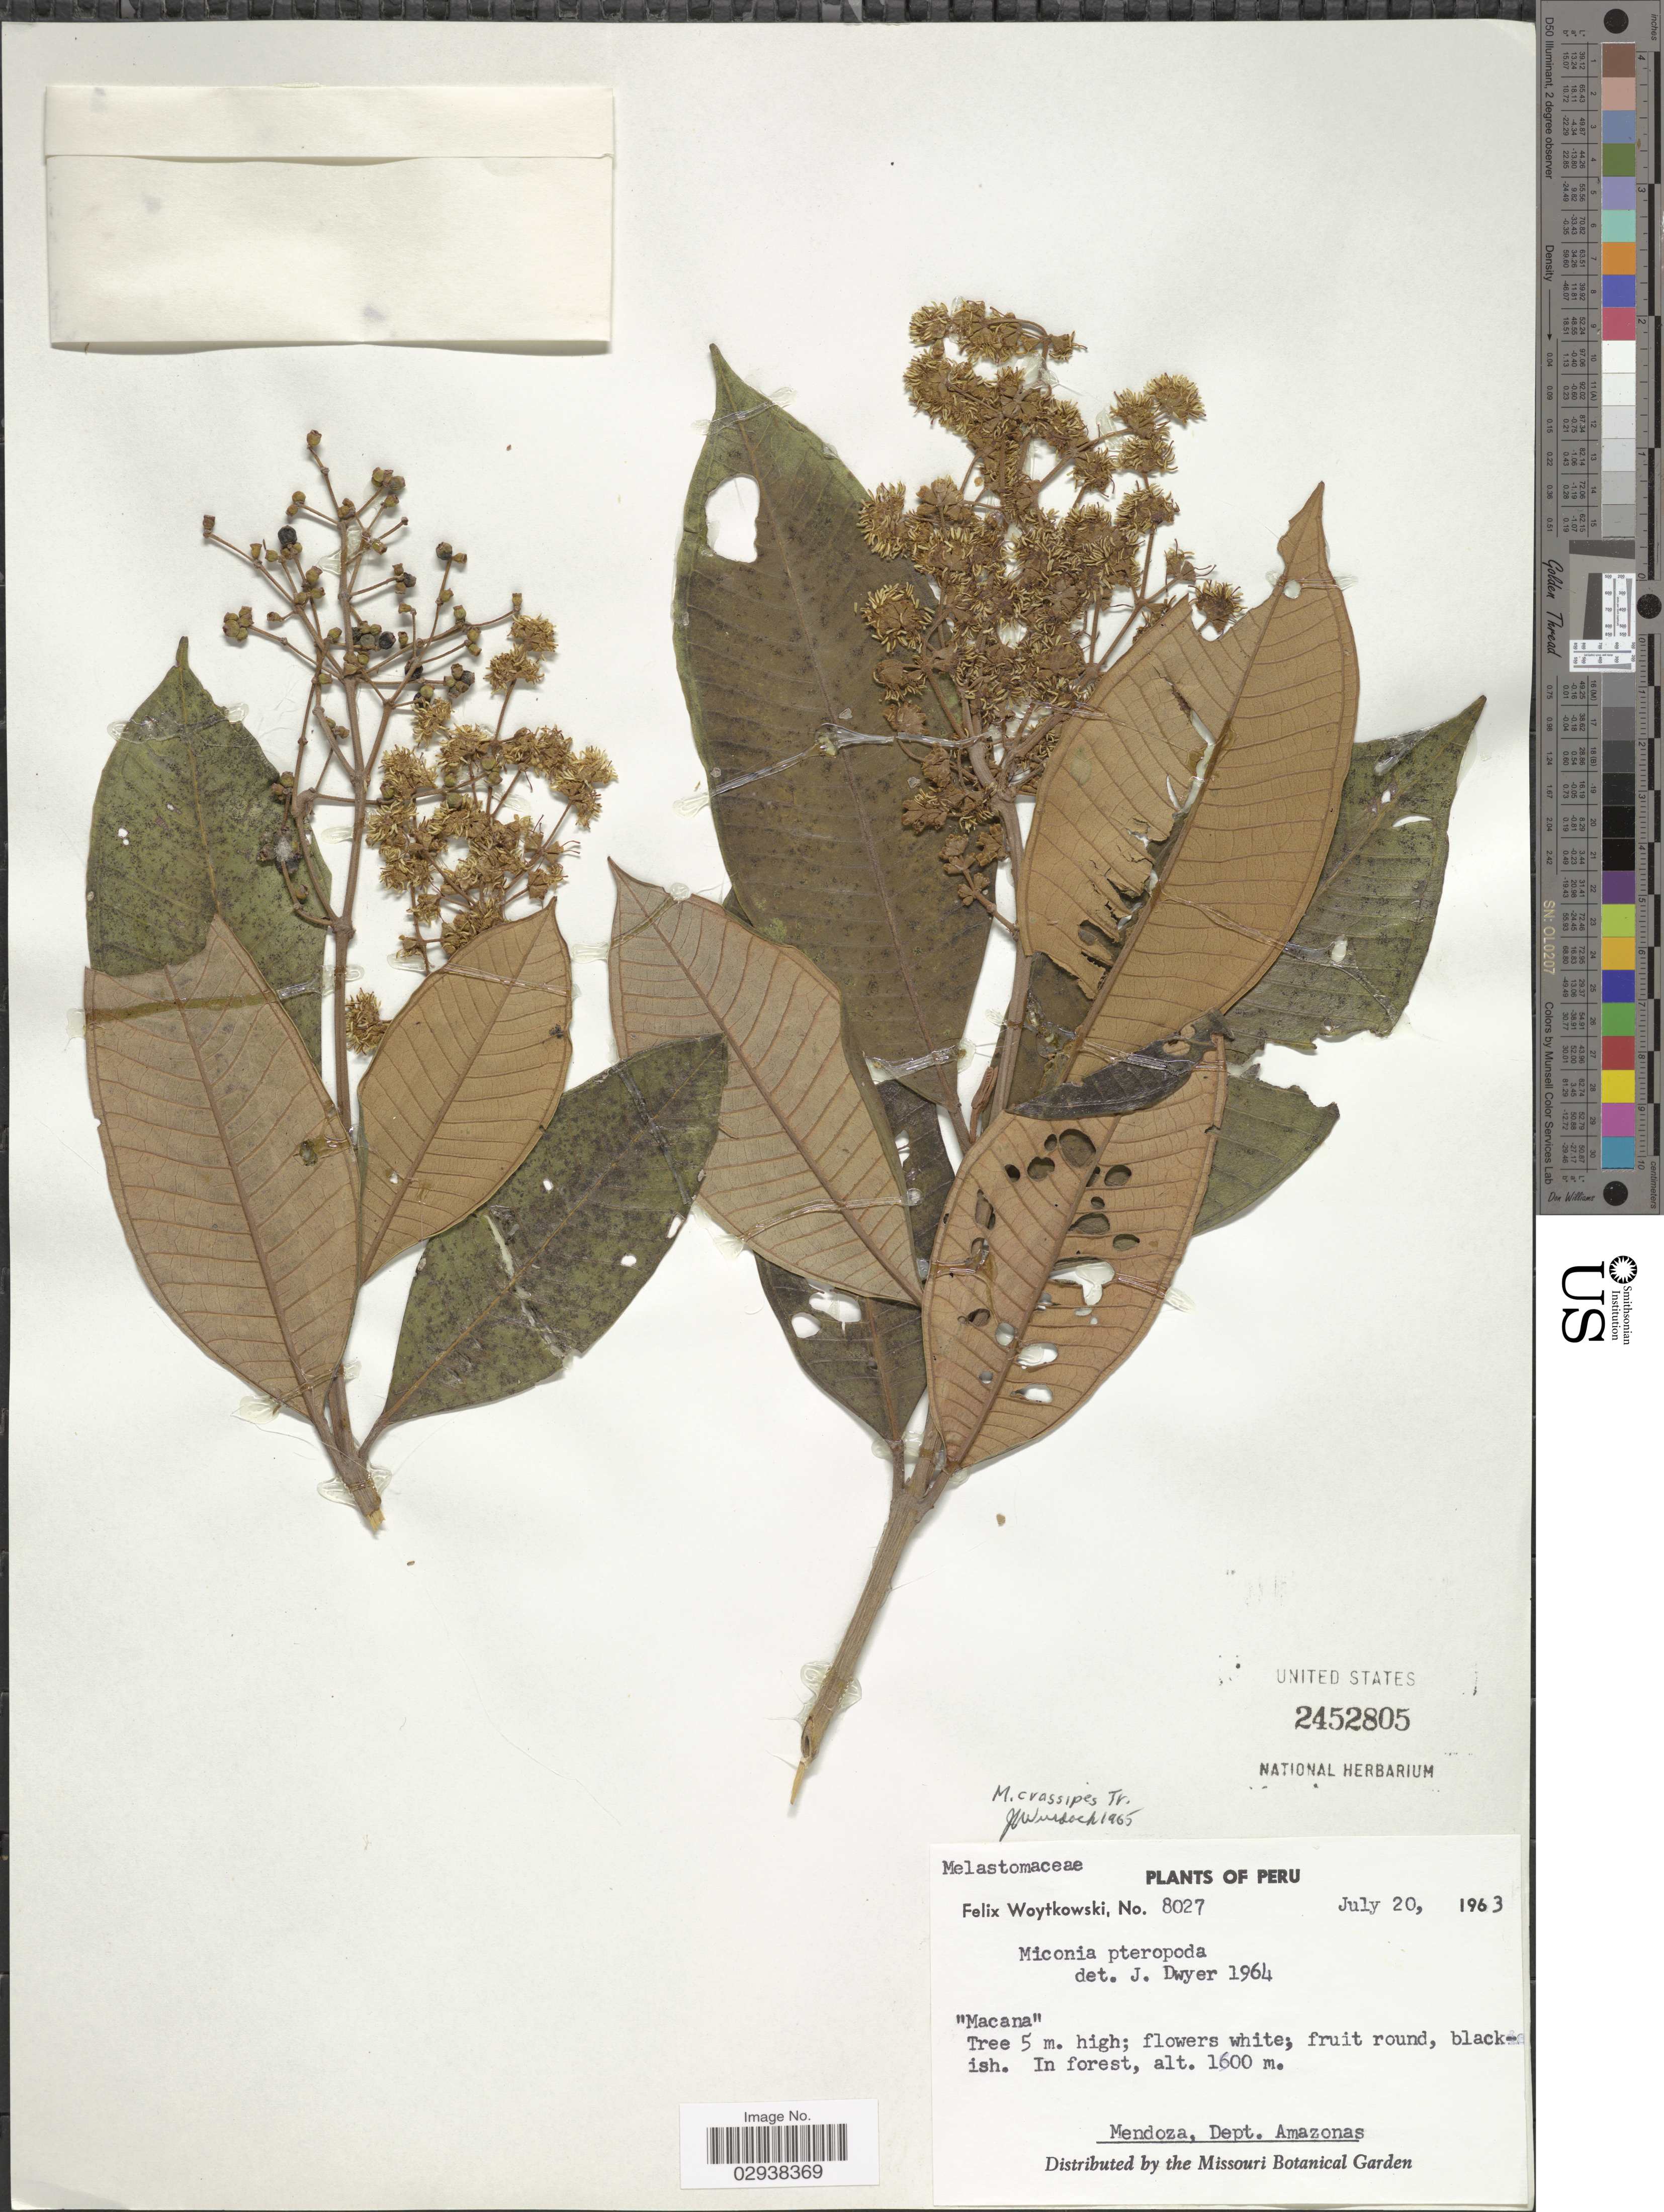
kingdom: Plantae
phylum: Tracheophyta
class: Magnoliopsida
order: Myrtales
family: Melastomataceae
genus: Miconia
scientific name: Miconia crassipes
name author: Triana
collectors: F. Woytkowski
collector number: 8027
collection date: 1963-07-20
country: Peru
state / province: Amazonas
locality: Mendoza, Dept. Amazonas.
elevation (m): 1600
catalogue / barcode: US 2452805